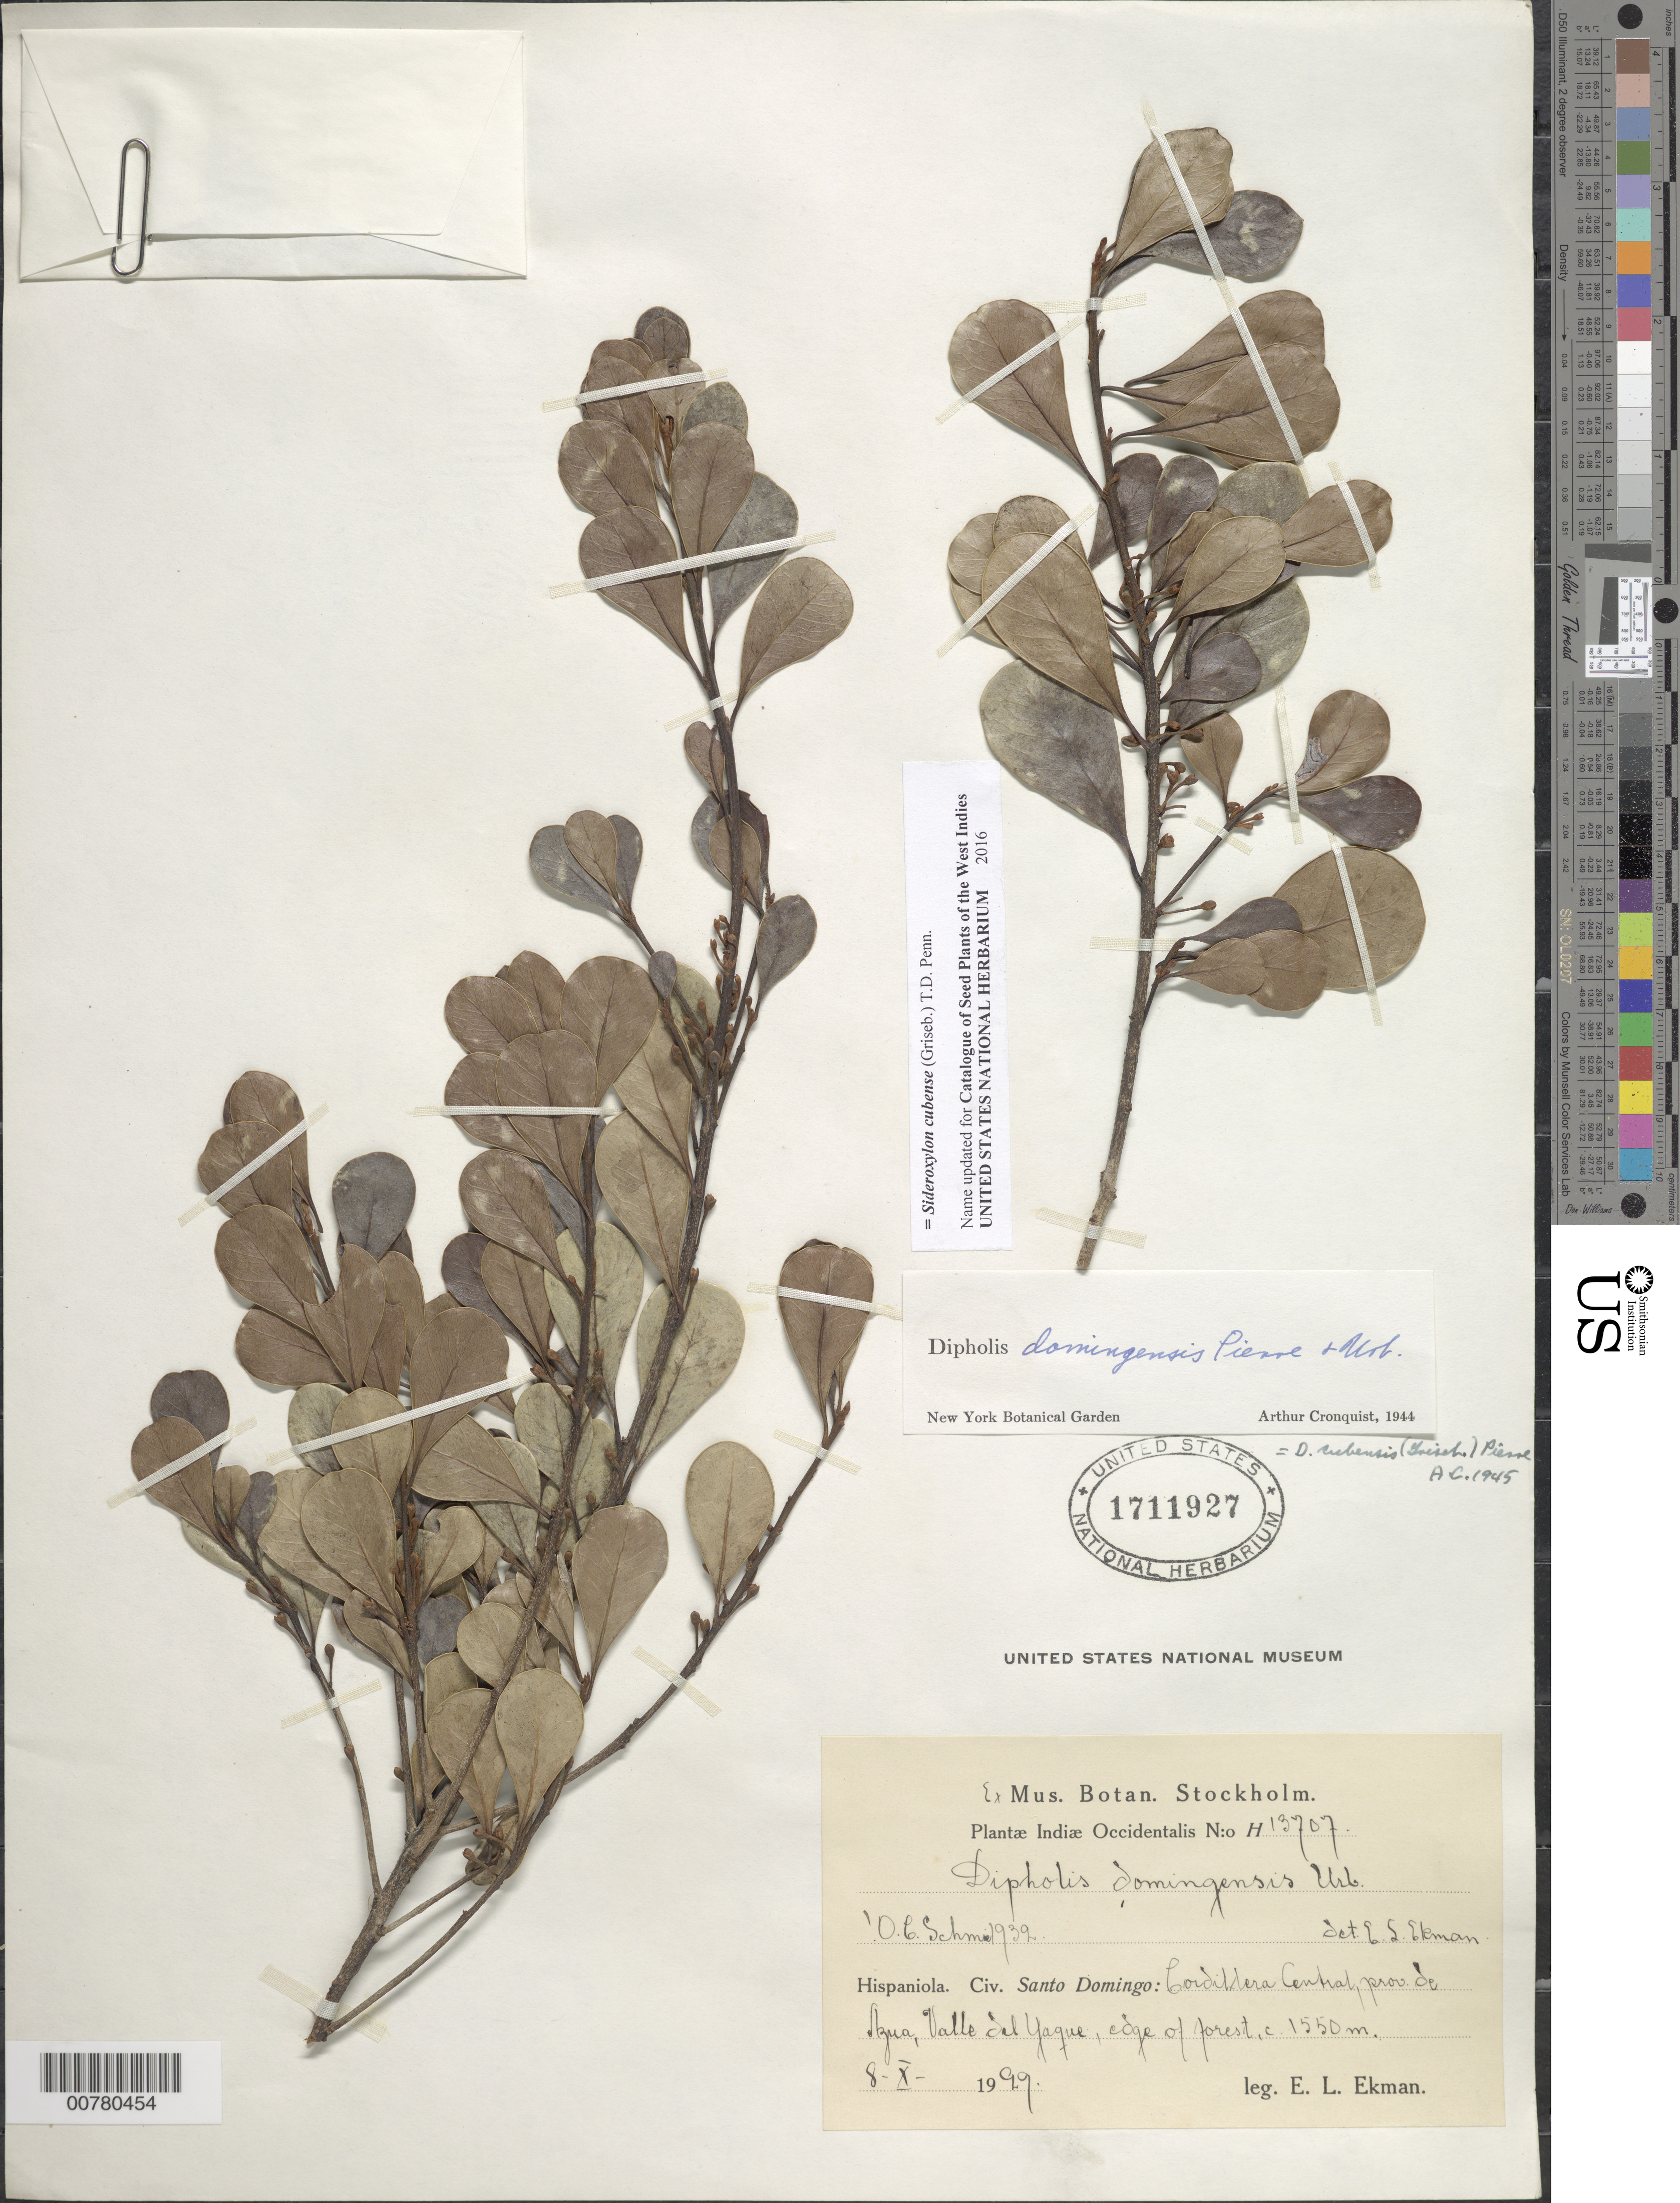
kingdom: Plantae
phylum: Tracheophyta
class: Magnoliopsida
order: Ericales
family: Sapotaceae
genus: Sideroxylon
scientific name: Sideroxylon cubense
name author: (Griseb.) T.D. Penn.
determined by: Cronquist, A. J.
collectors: E. L. Ekman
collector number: H 13707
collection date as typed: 08 Oct 1929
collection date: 1929-10-08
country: Dominican Republic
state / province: Azua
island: Hispaniola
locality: Cordillera Central, Valle del Yaque.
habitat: Edge of forest.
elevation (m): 1550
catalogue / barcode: US 1711927